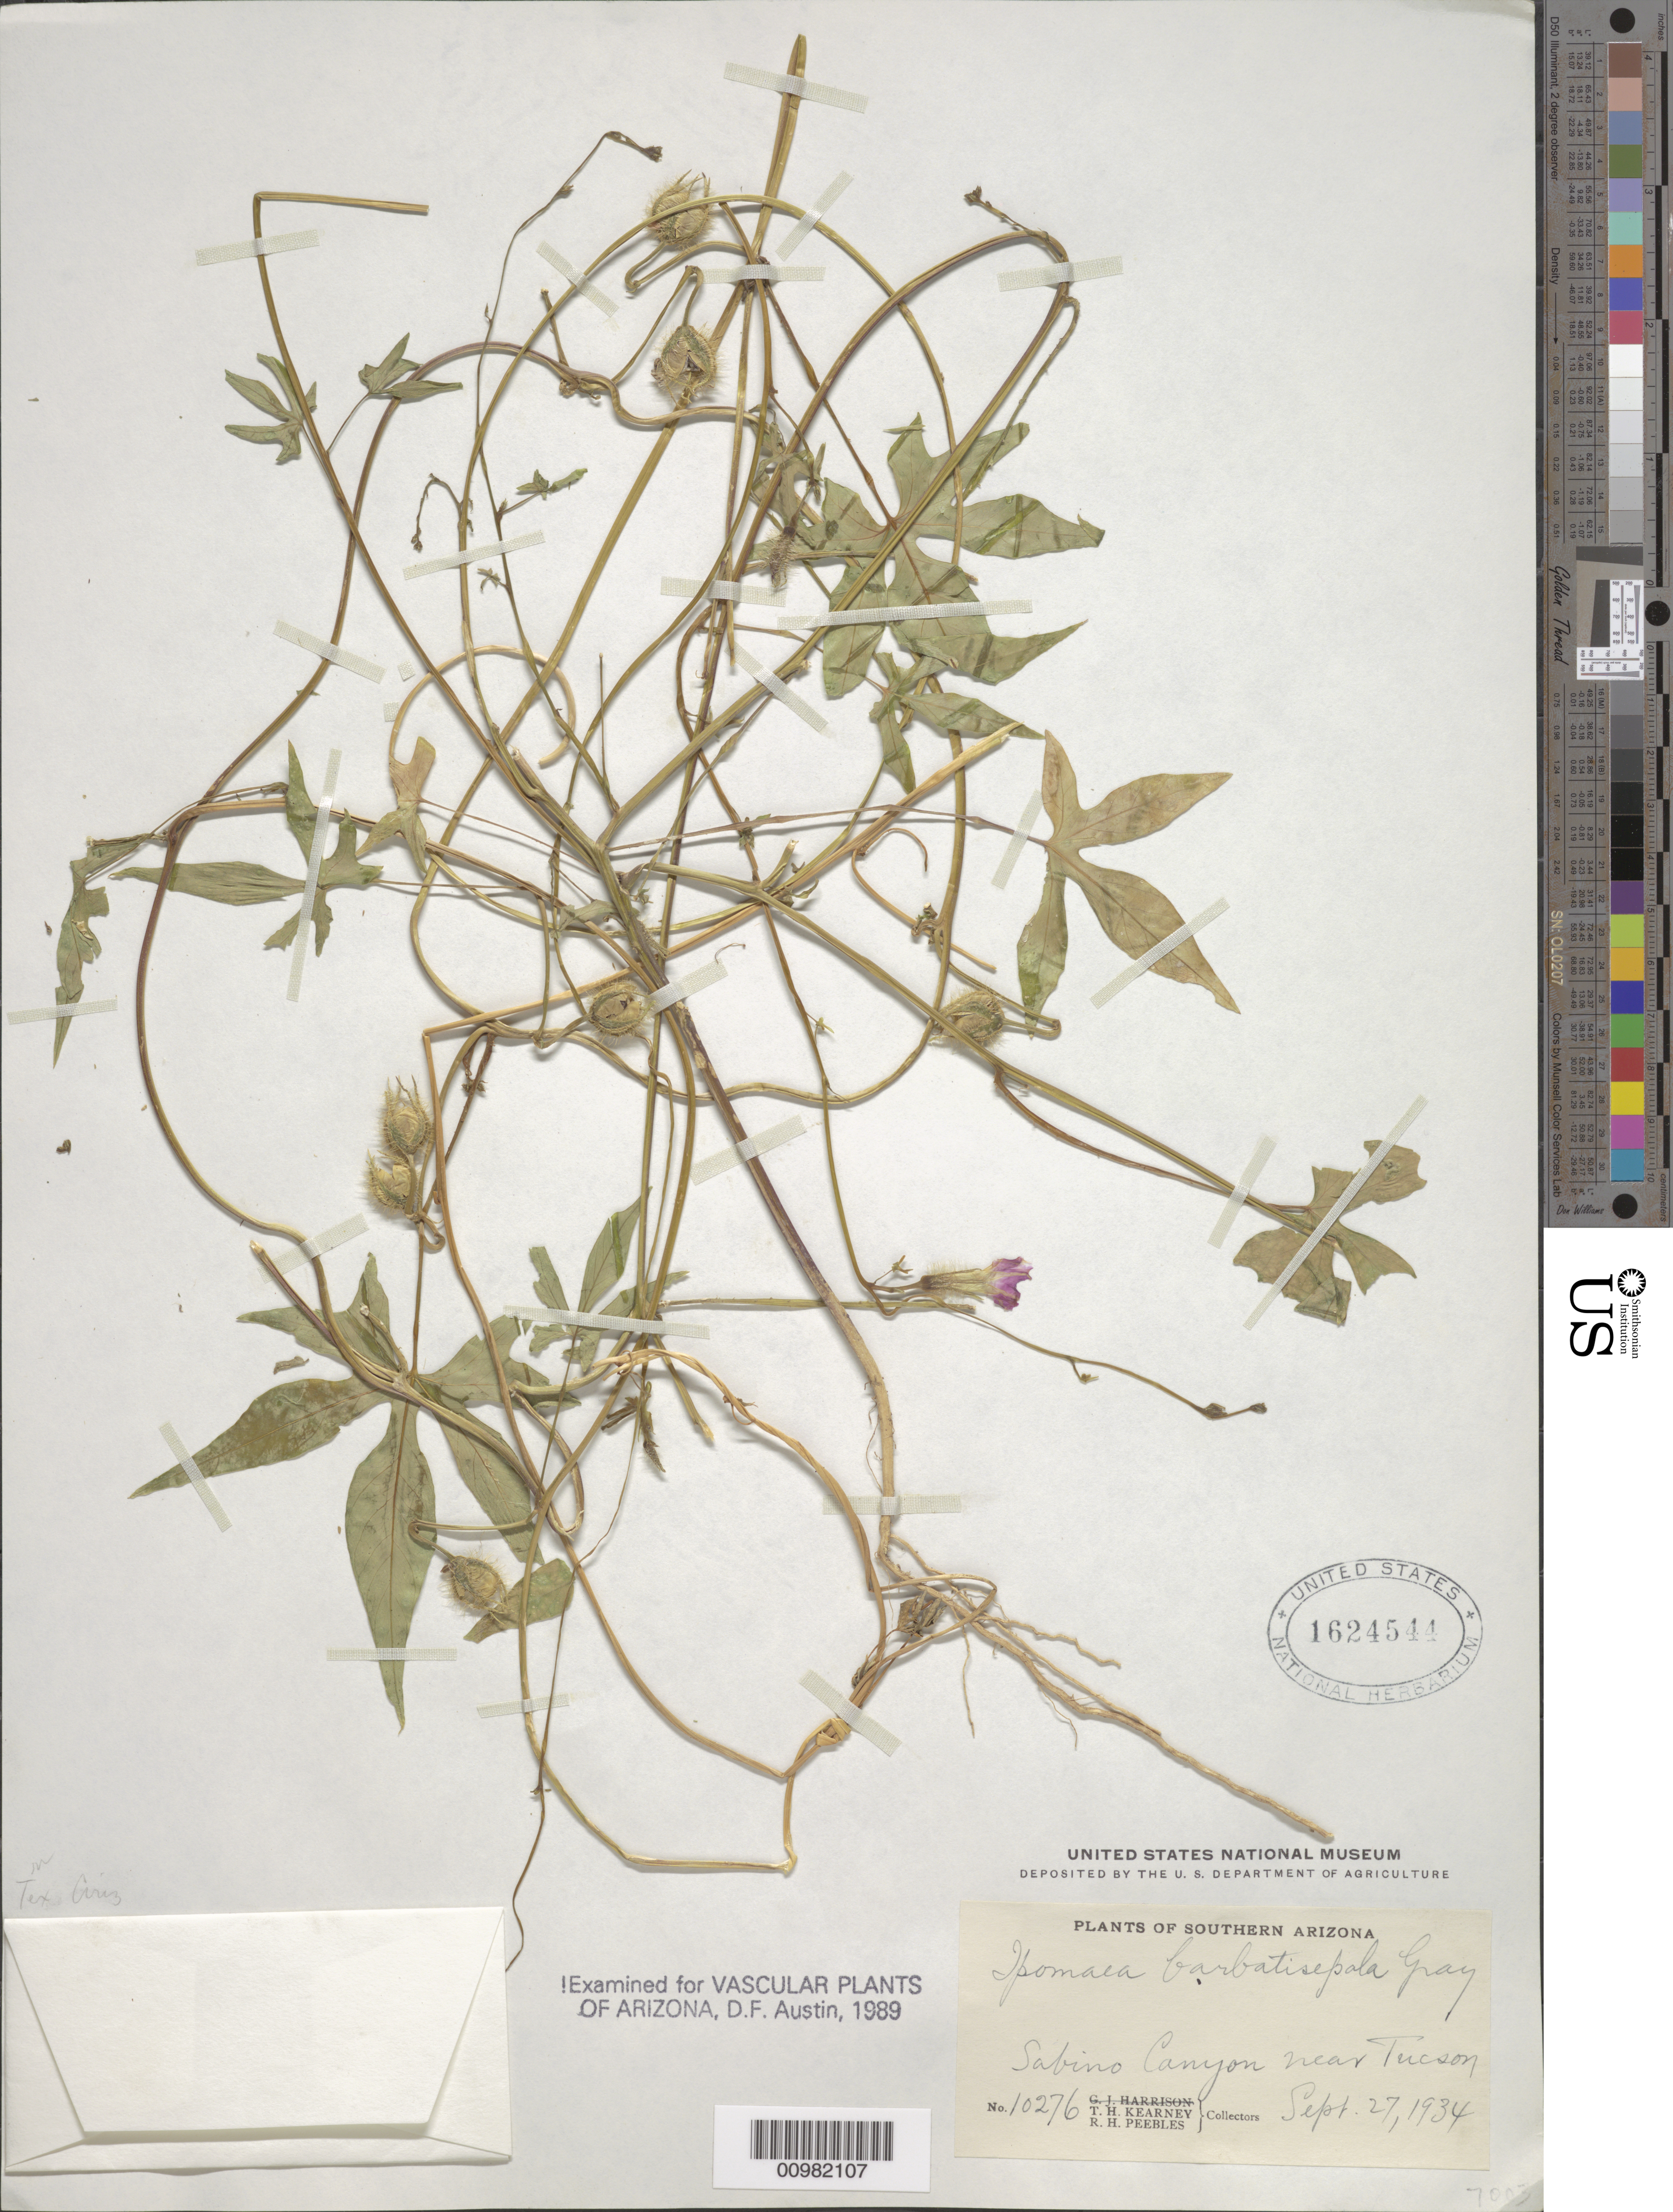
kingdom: Plantae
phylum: Tracheophyta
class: Magnoliopsida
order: Solanales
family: Convolvulaceae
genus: Ipomoea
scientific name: Ipomoea barbatisepala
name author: A. Gray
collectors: T. H. Kearney & R. H. Peebles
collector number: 10276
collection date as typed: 27 Sep 1934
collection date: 1934-09-27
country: United States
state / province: Arizona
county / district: Pima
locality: Sabino Canyon, near Tucson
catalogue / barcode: US 1624544